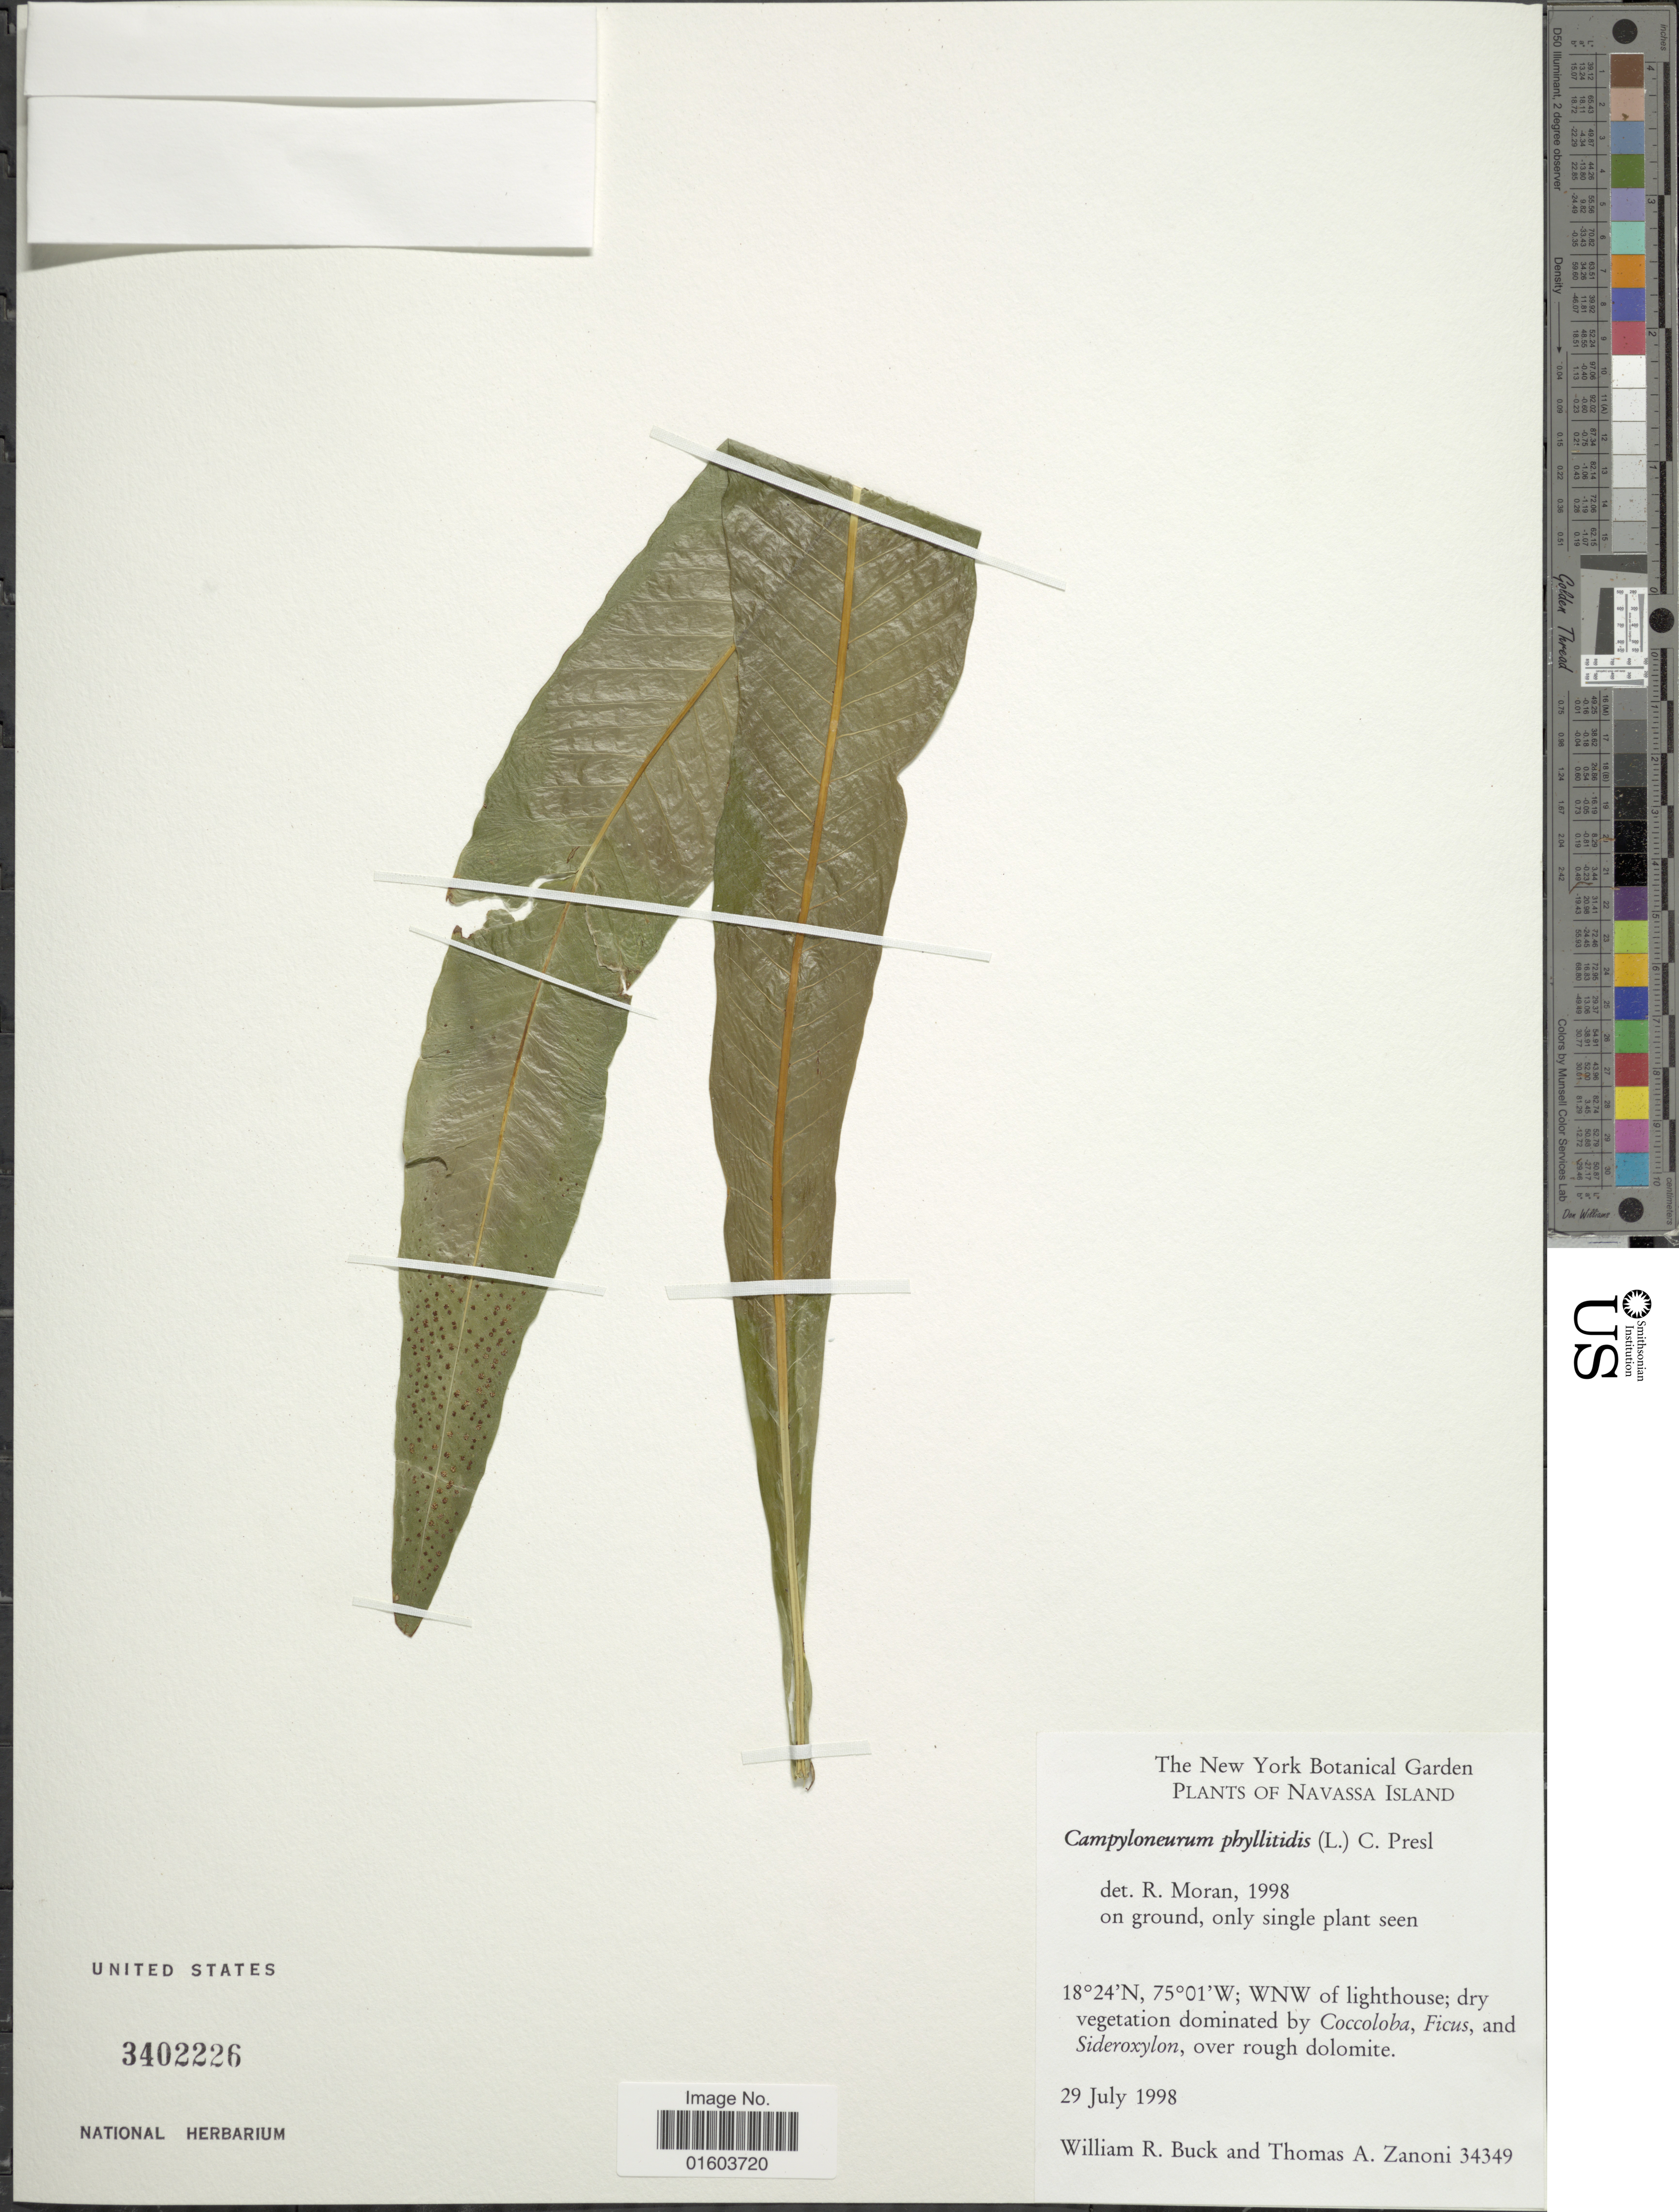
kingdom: Plantae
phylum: Tracheophyta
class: Polypodiopsida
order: Polypodiales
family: Polypodiaceae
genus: Campyloneurum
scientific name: Campyloneurum phyllitidis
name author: (L.) C. Presl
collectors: W. R. Buck & T. A. Zanoni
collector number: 34349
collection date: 1998-07-29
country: Navassa Island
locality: Navassa Island. WNW of lighthouse.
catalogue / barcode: US 3402226